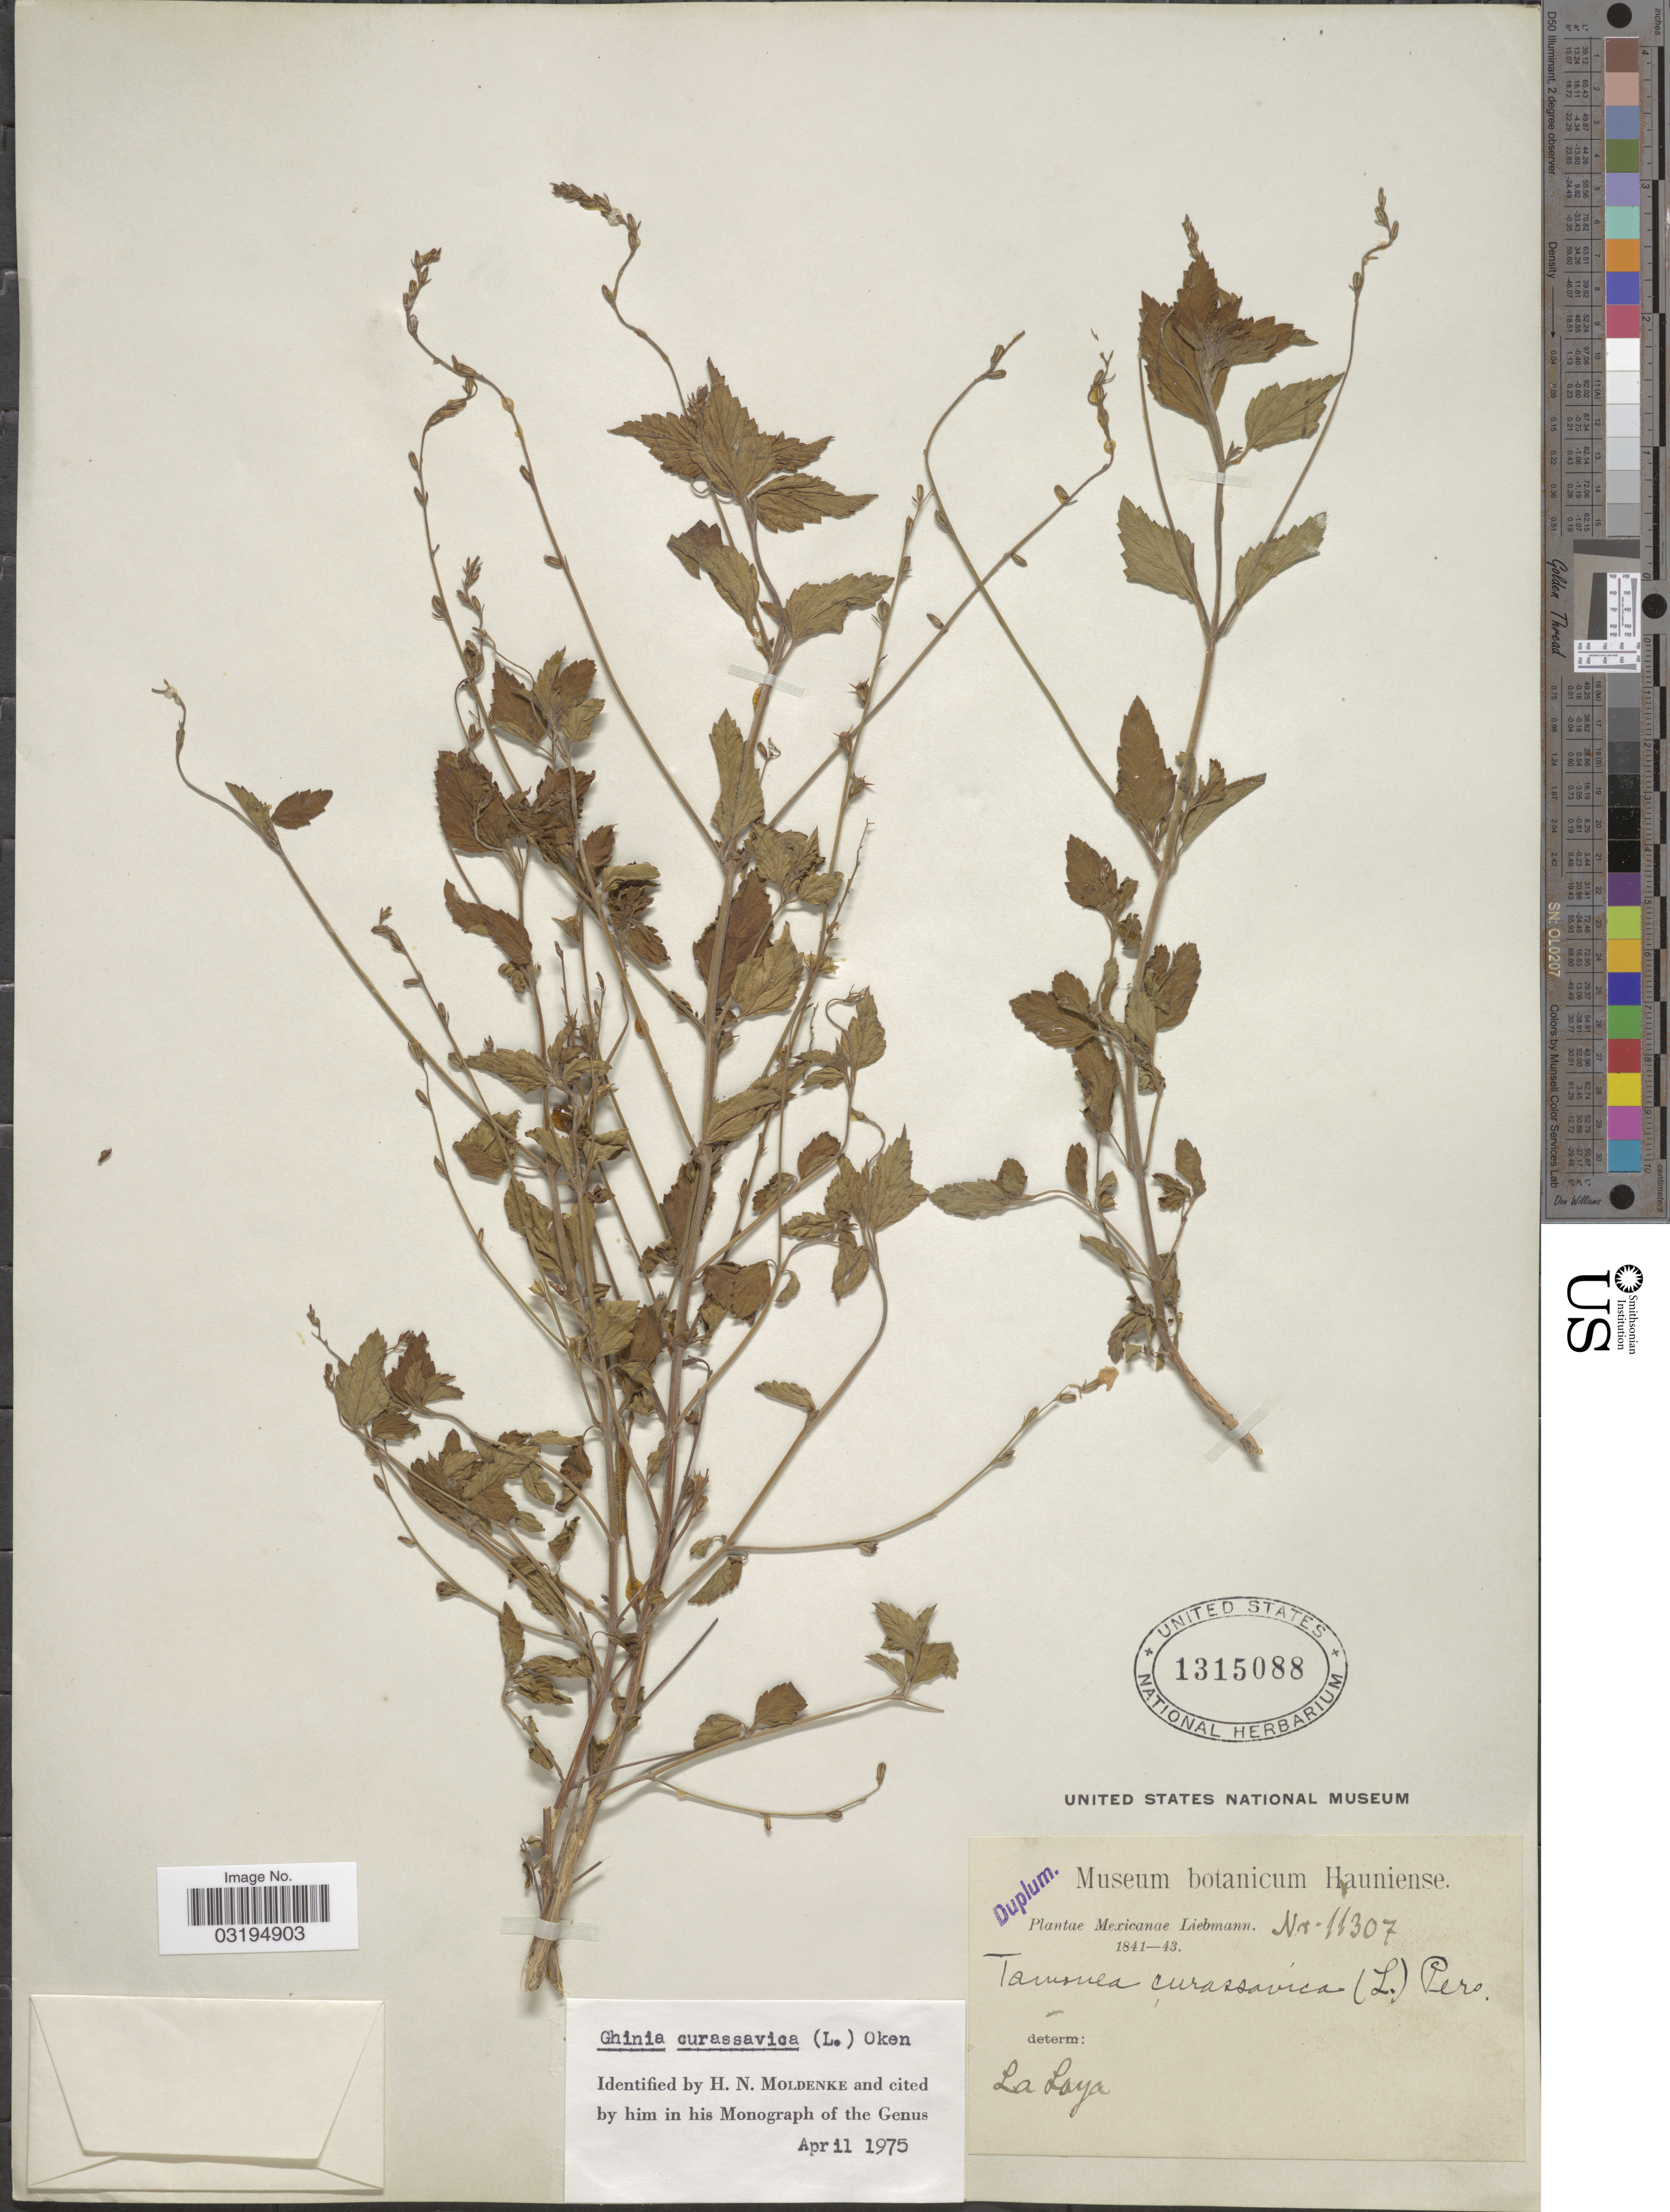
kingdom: Plantae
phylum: Tracheophyta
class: Magnoliopsida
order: Lamiales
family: Verbenaceae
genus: Tamonea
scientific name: Tamonea curassavica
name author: (L.) Pers.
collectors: Liebmann, --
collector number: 11307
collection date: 1841/1843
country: Mexico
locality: La Loya [interpreted].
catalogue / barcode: US 1315088